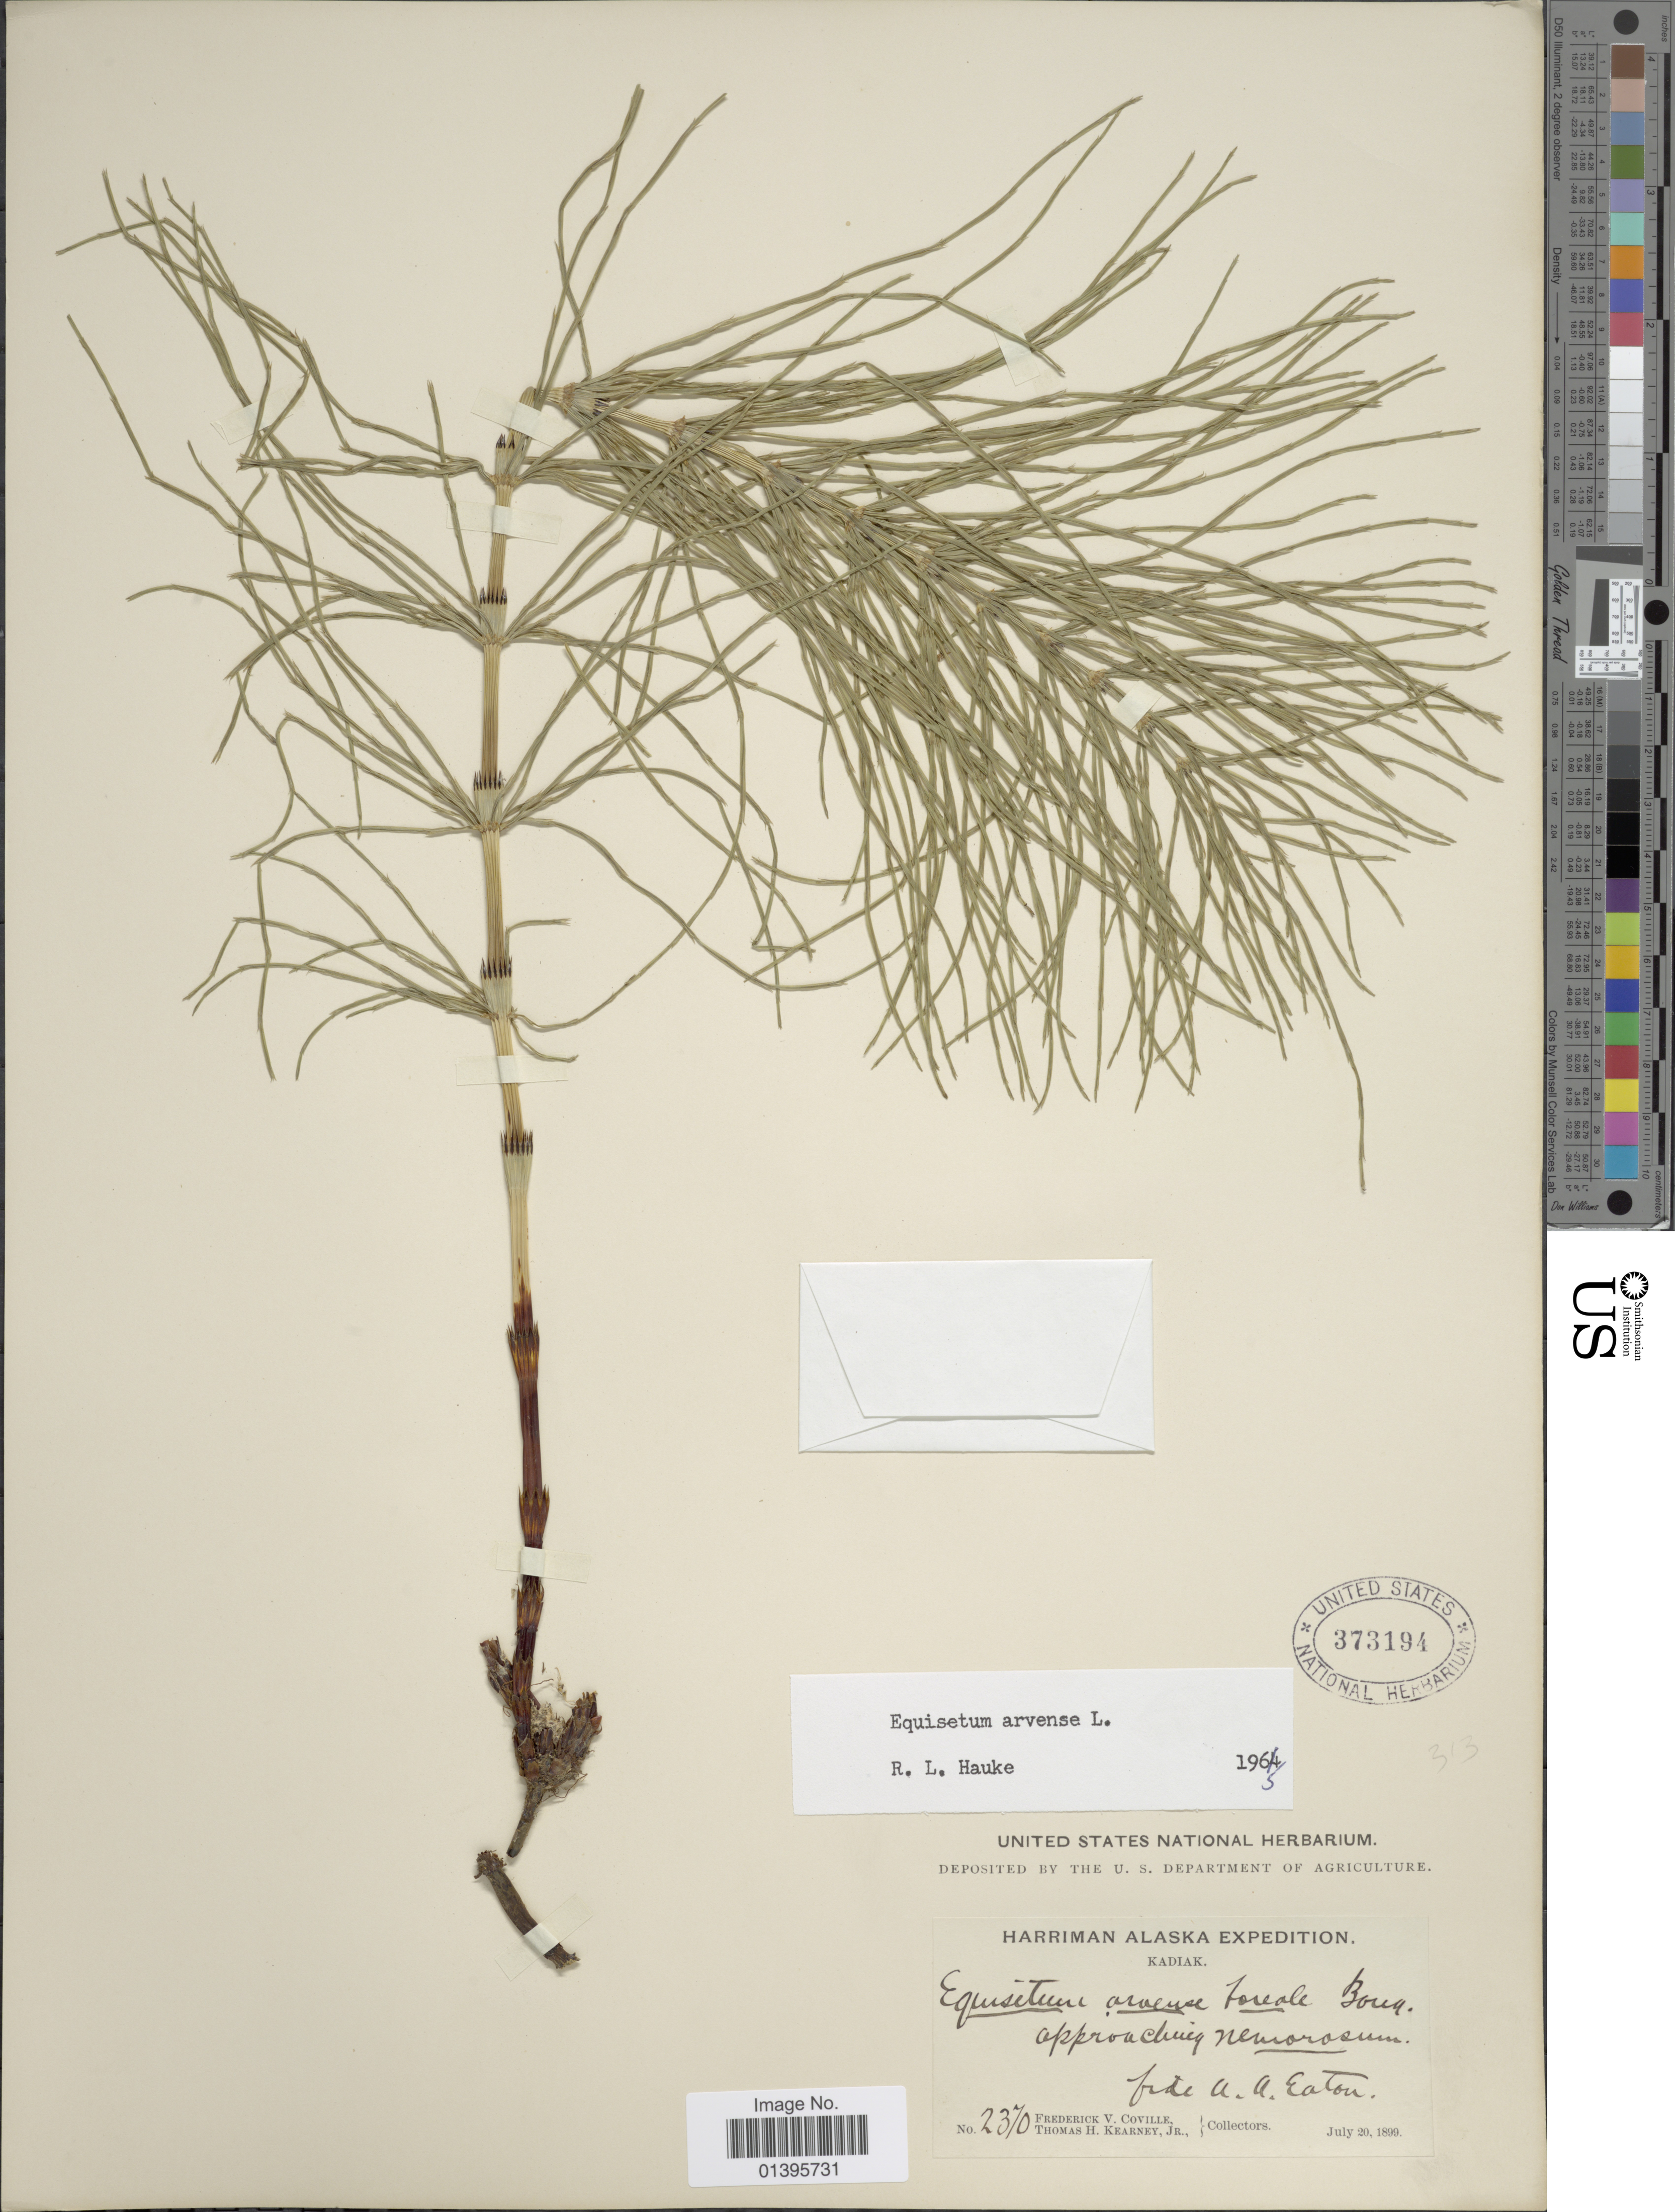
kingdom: Plantae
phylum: Tracheophyta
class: Polypodiopsida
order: Equisetales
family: Equisetaceae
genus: Equisetum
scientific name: Equisetum arvense var. boreale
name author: (Bong.) Rupr.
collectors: F. V. Coville & T. H. Kearney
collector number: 2370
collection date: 1899-07-20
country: United States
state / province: Alaska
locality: Kadiak.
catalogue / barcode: US 373194